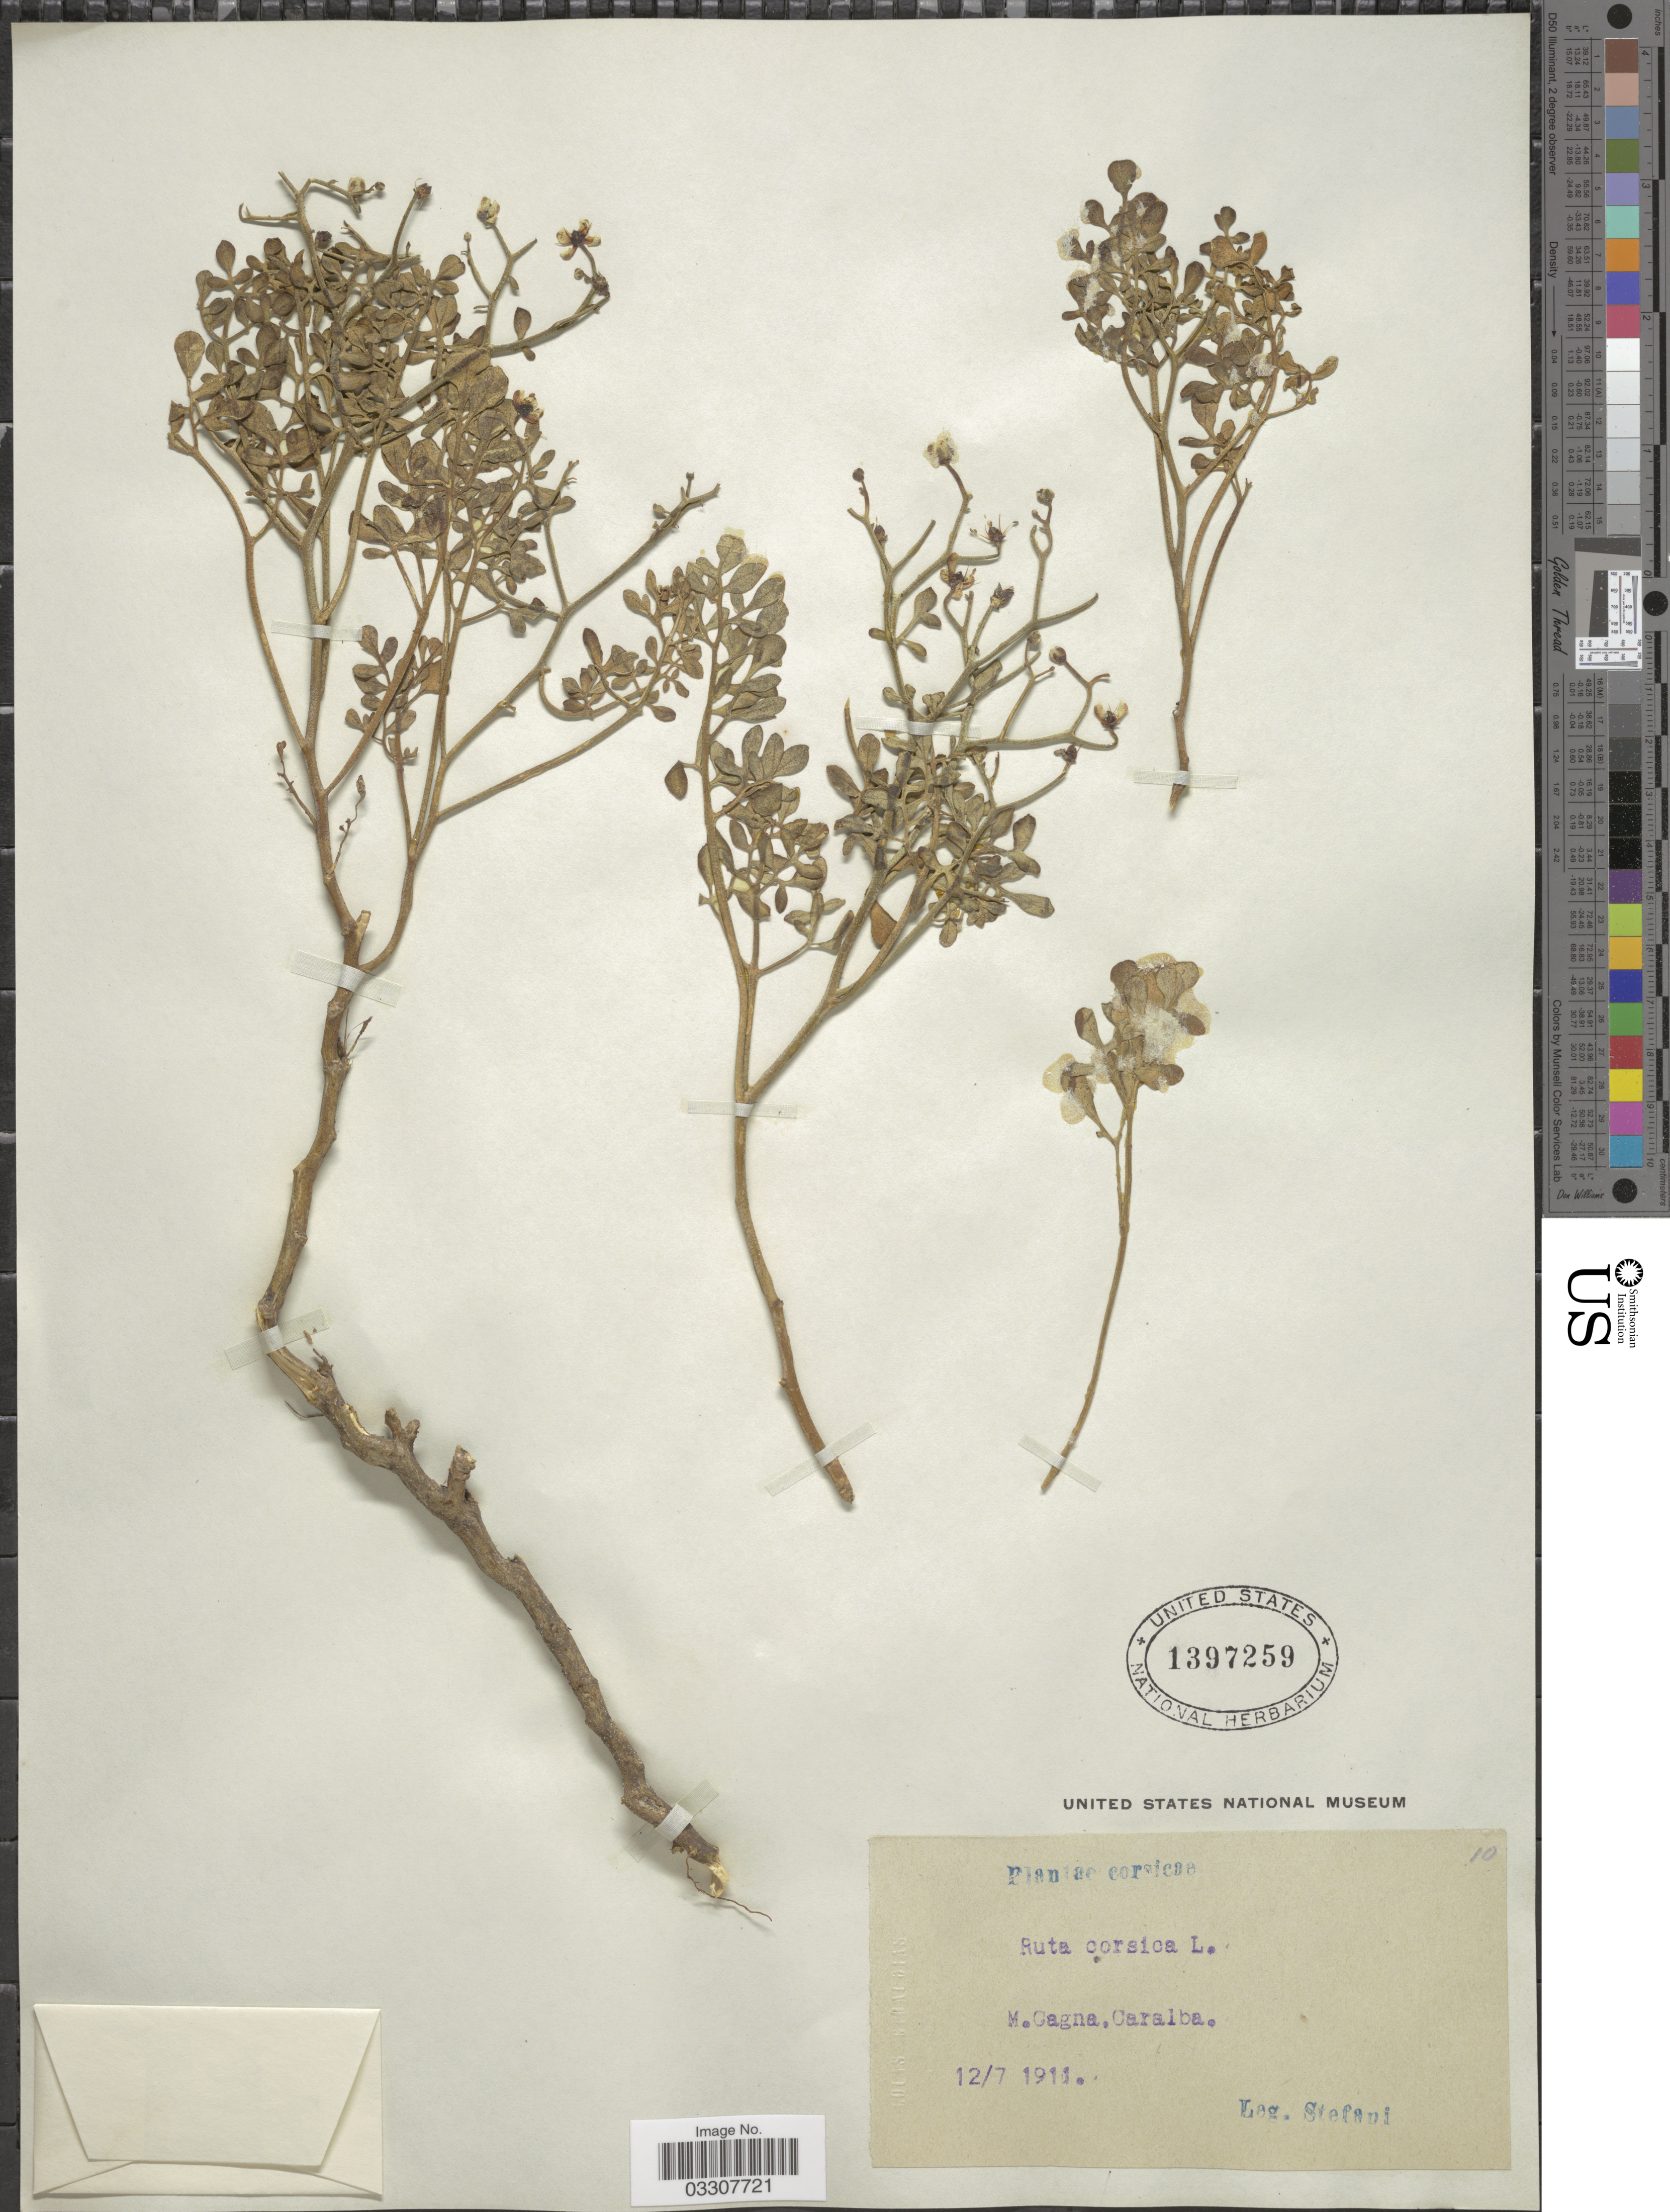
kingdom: Plantae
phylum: Tracheophyta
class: Magnoliopsida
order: Sapindales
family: Rutaceae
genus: Ruta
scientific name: Ruta corsica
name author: DC.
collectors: Stefani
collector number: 10?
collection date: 1911-07-12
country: France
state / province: Corsica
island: Corse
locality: Corsicae. M. Gagna, Caralba.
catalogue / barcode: US 1397259